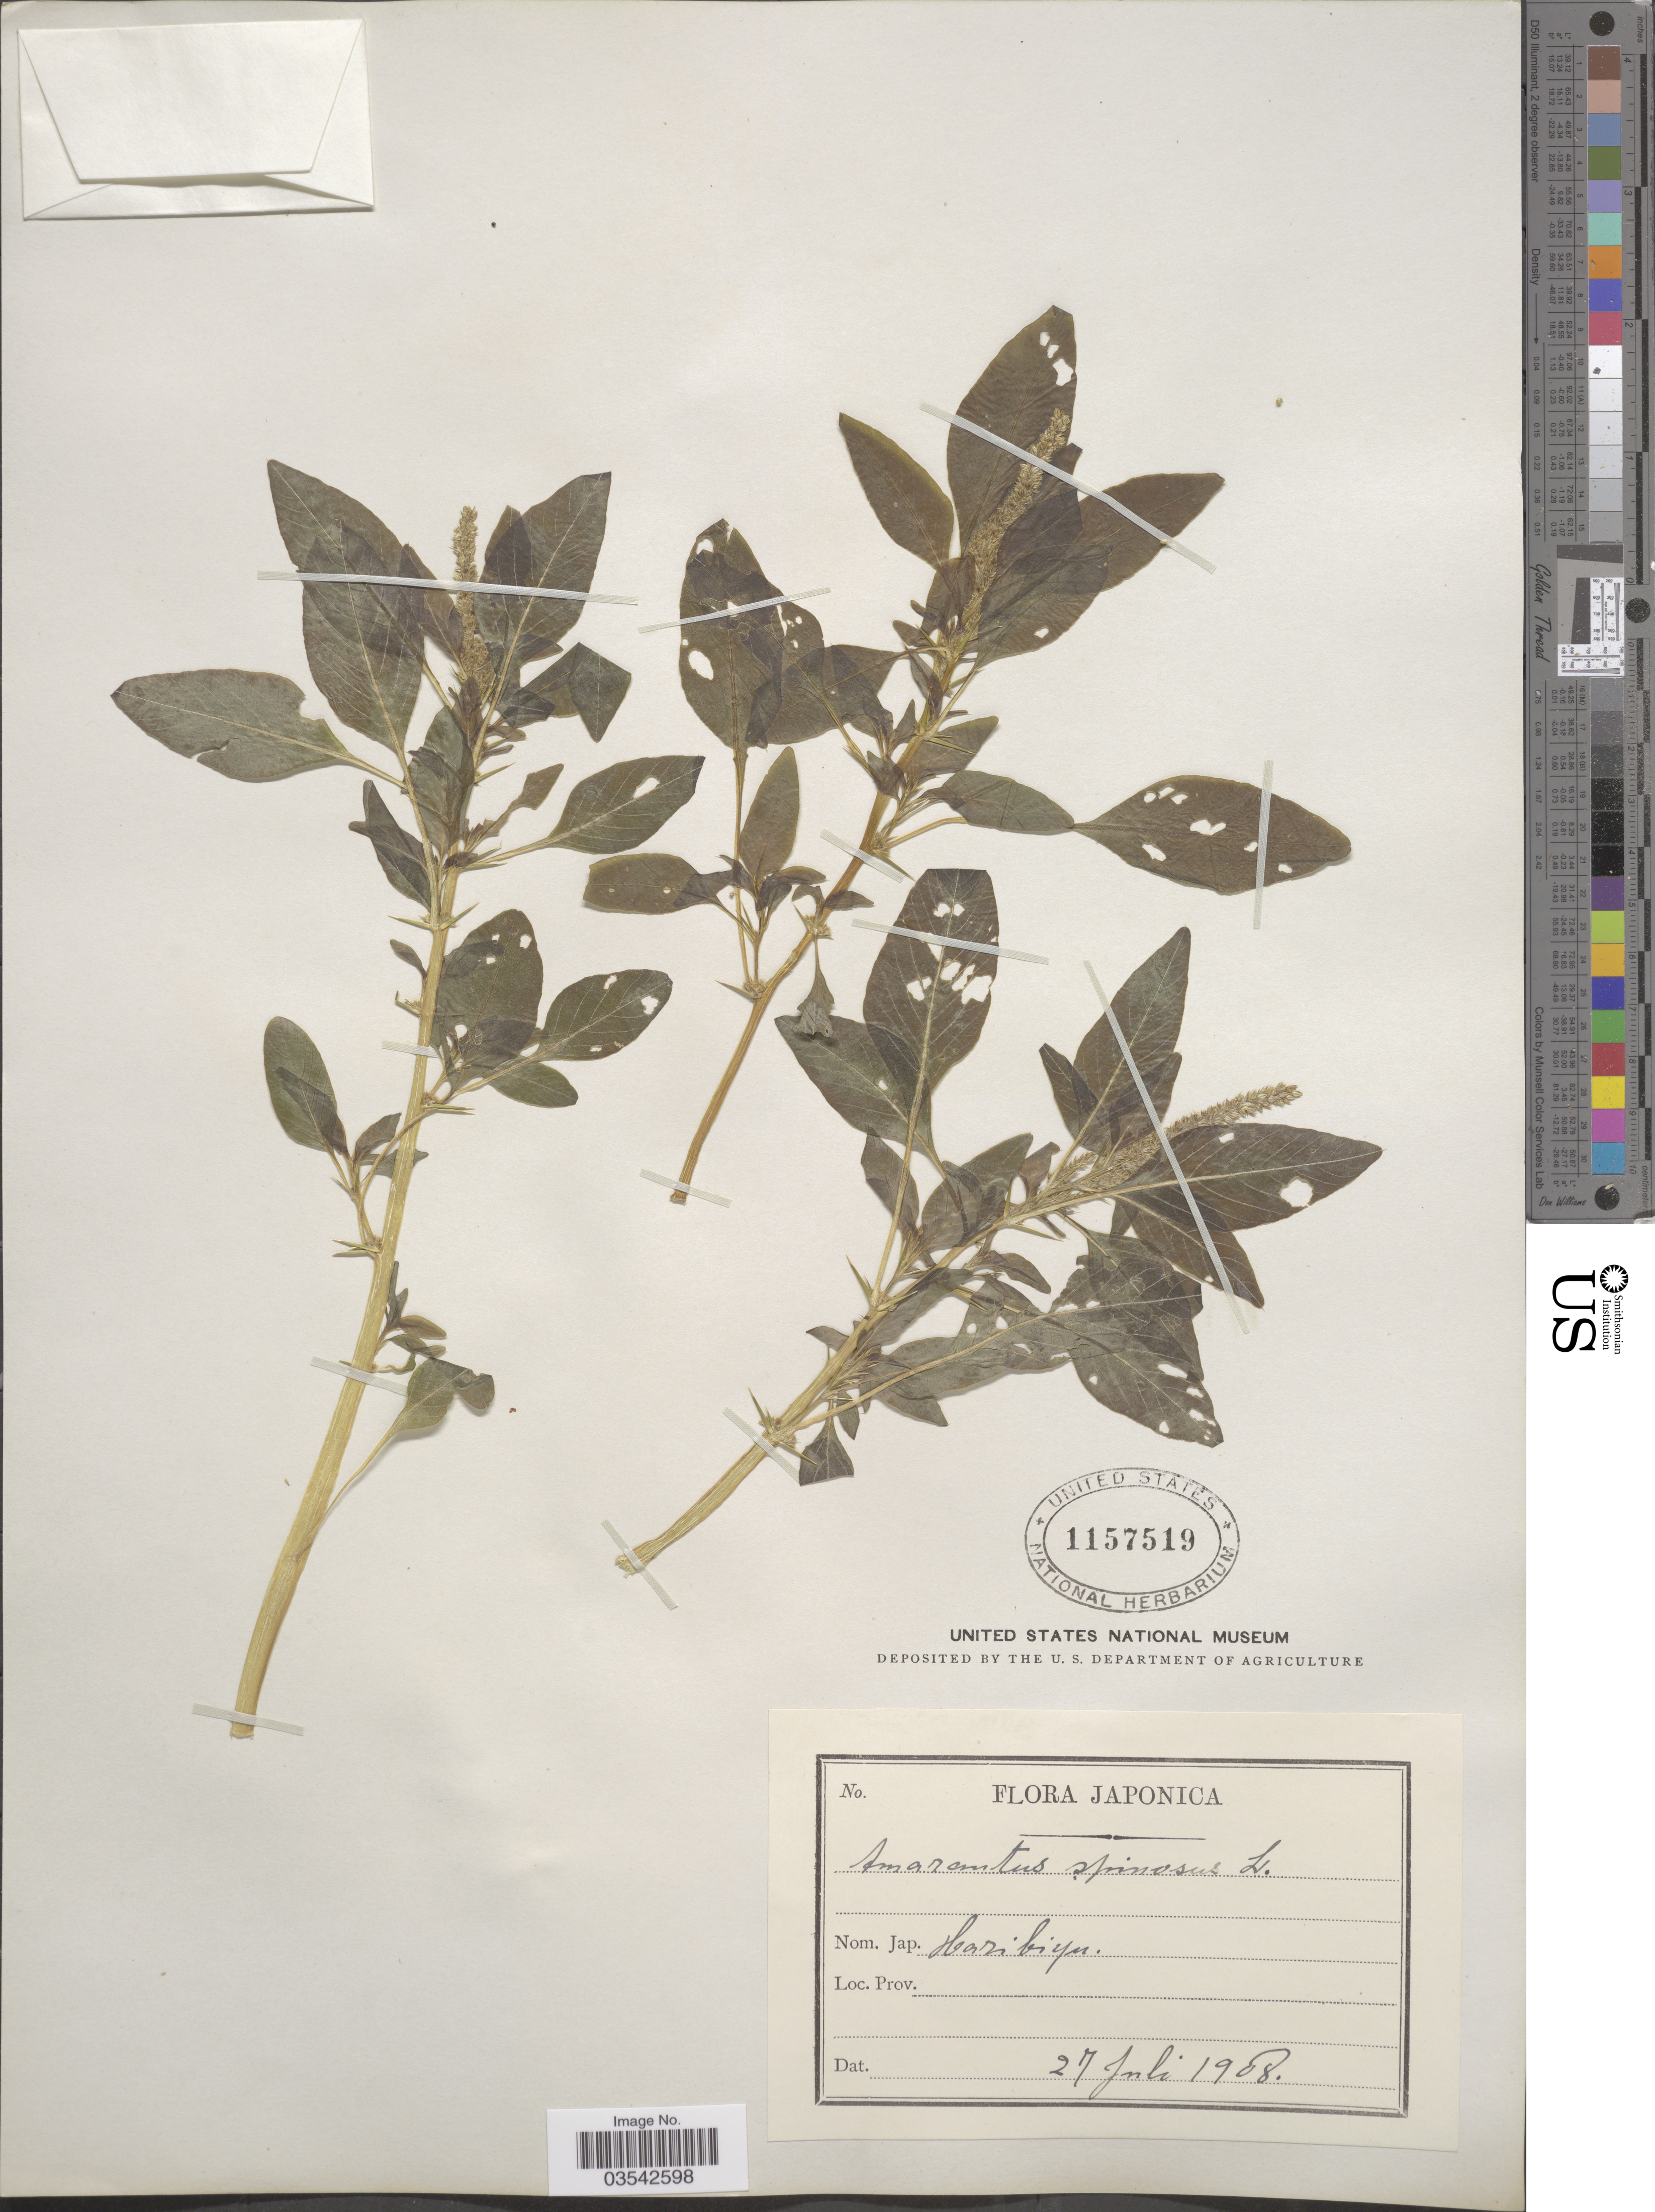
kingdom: Plantae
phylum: Tracheophyta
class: Magnoliopsida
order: Caryophyllales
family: Amaranthaceae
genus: Amaranthus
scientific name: Amaranthus spinosus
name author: L.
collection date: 1908-07-27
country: Japan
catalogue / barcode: US 1157519